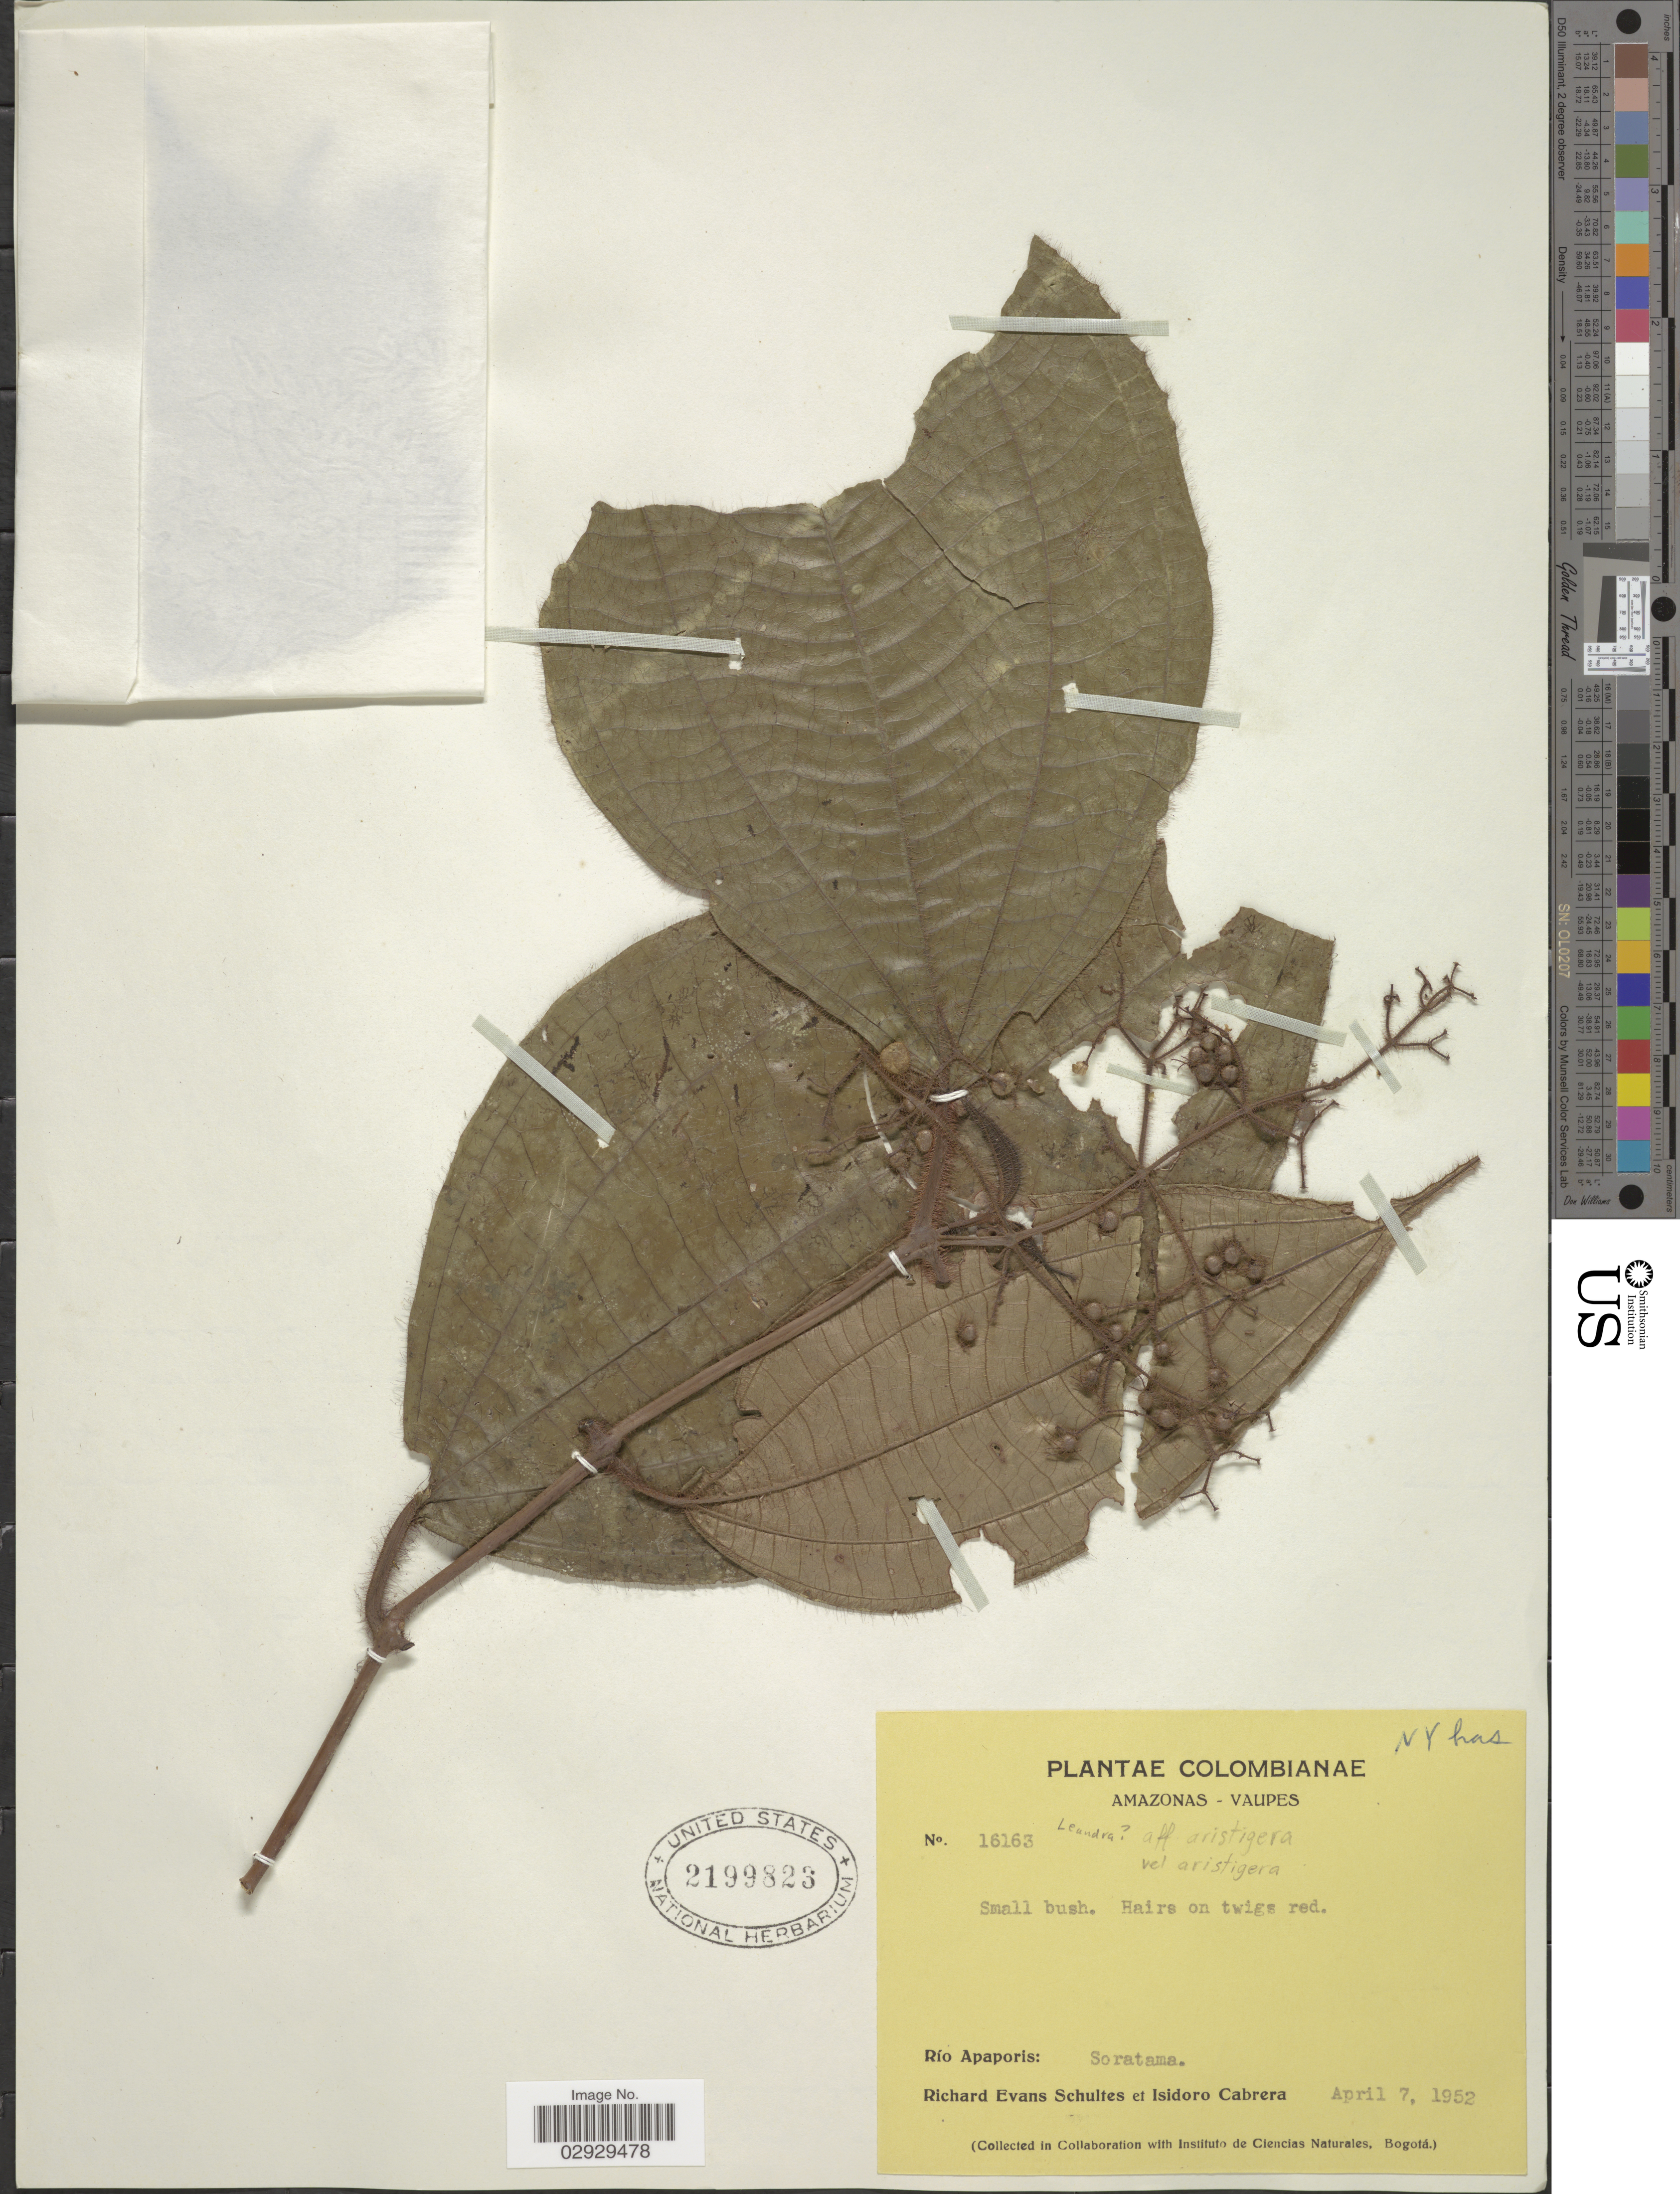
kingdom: Plantae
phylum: Tracheophyta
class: Magnoliopsida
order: Myrtales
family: Melastomataceae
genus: Leandra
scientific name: Leandra aristigera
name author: (Naudin) Cogn.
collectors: R. E. Schultes & I. Cabrera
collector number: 16163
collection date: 1952-04-07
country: Colombia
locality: Amazonas - Vaupes. Río Apaporis: Soratama.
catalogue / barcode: US 2199823